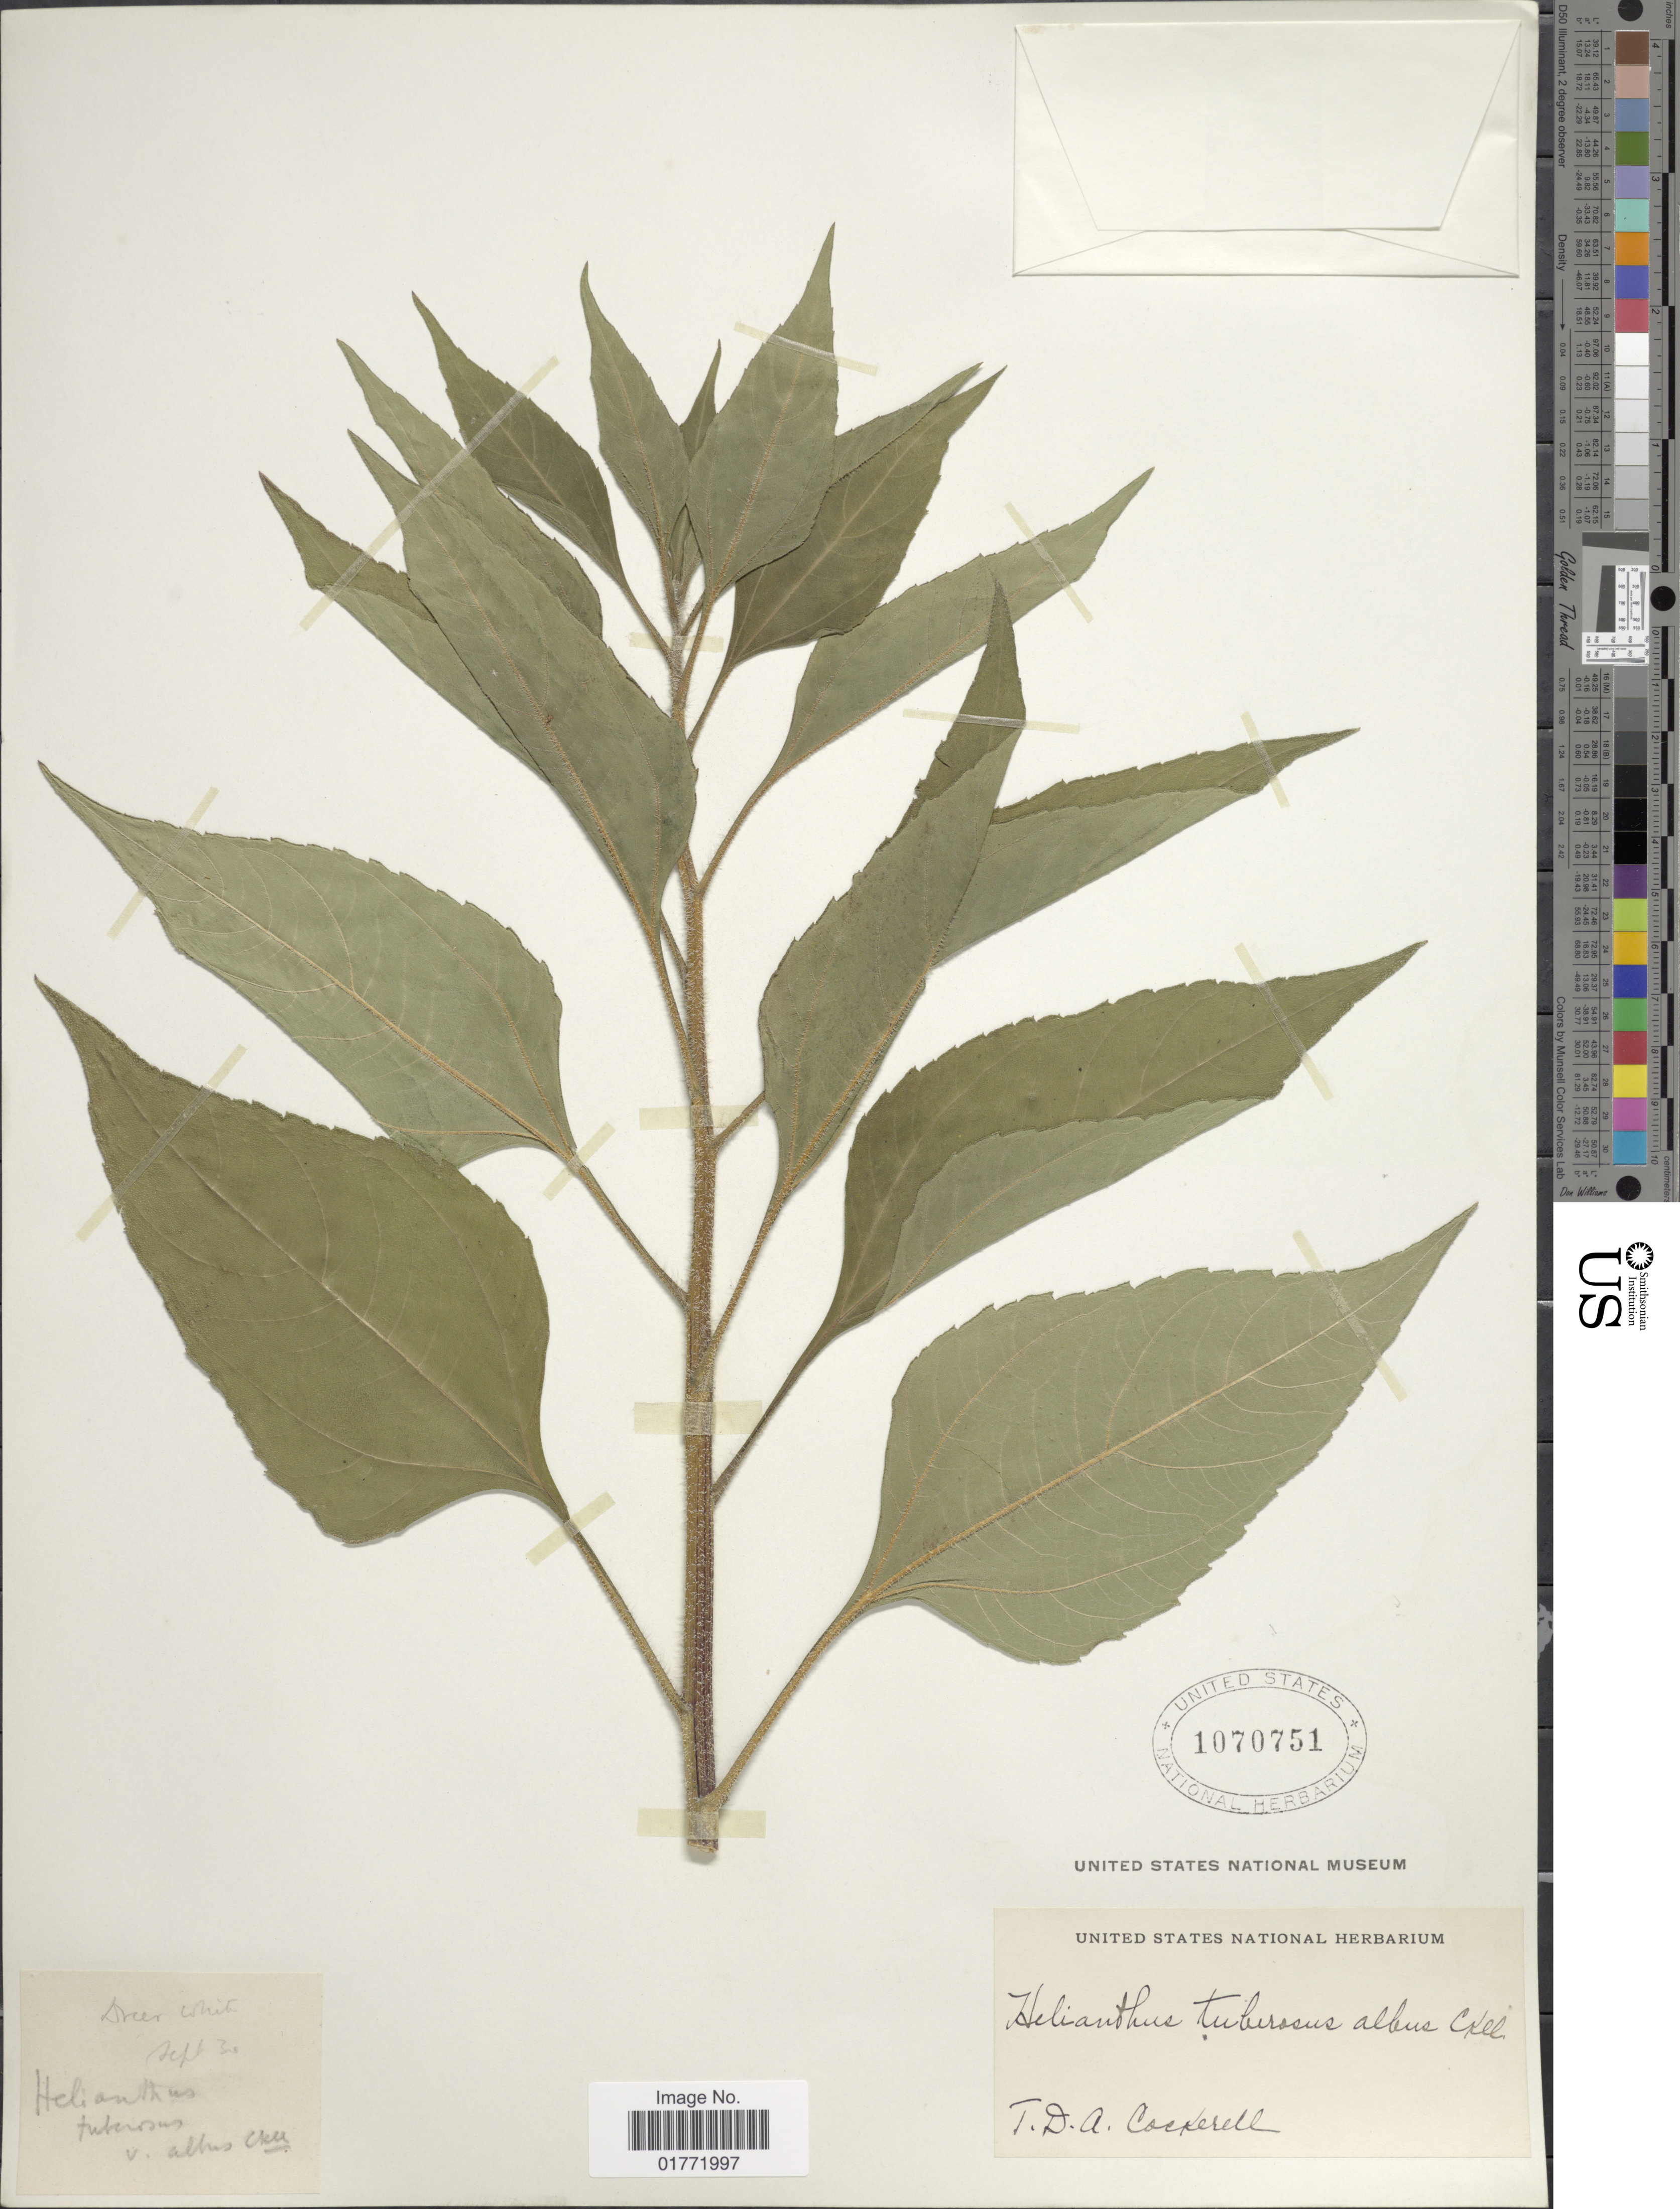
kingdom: Plantae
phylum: Tracheophyta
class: Magnoliopsida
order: Asterales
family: Asteraceae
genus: Helianthus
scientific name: Helianthus tuberosus var. albus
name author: Cockerell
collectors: T. Cockerell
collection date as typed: Transcribed d/m/y: 31/9/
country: United States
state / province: Colorado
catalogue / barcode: US 1070751